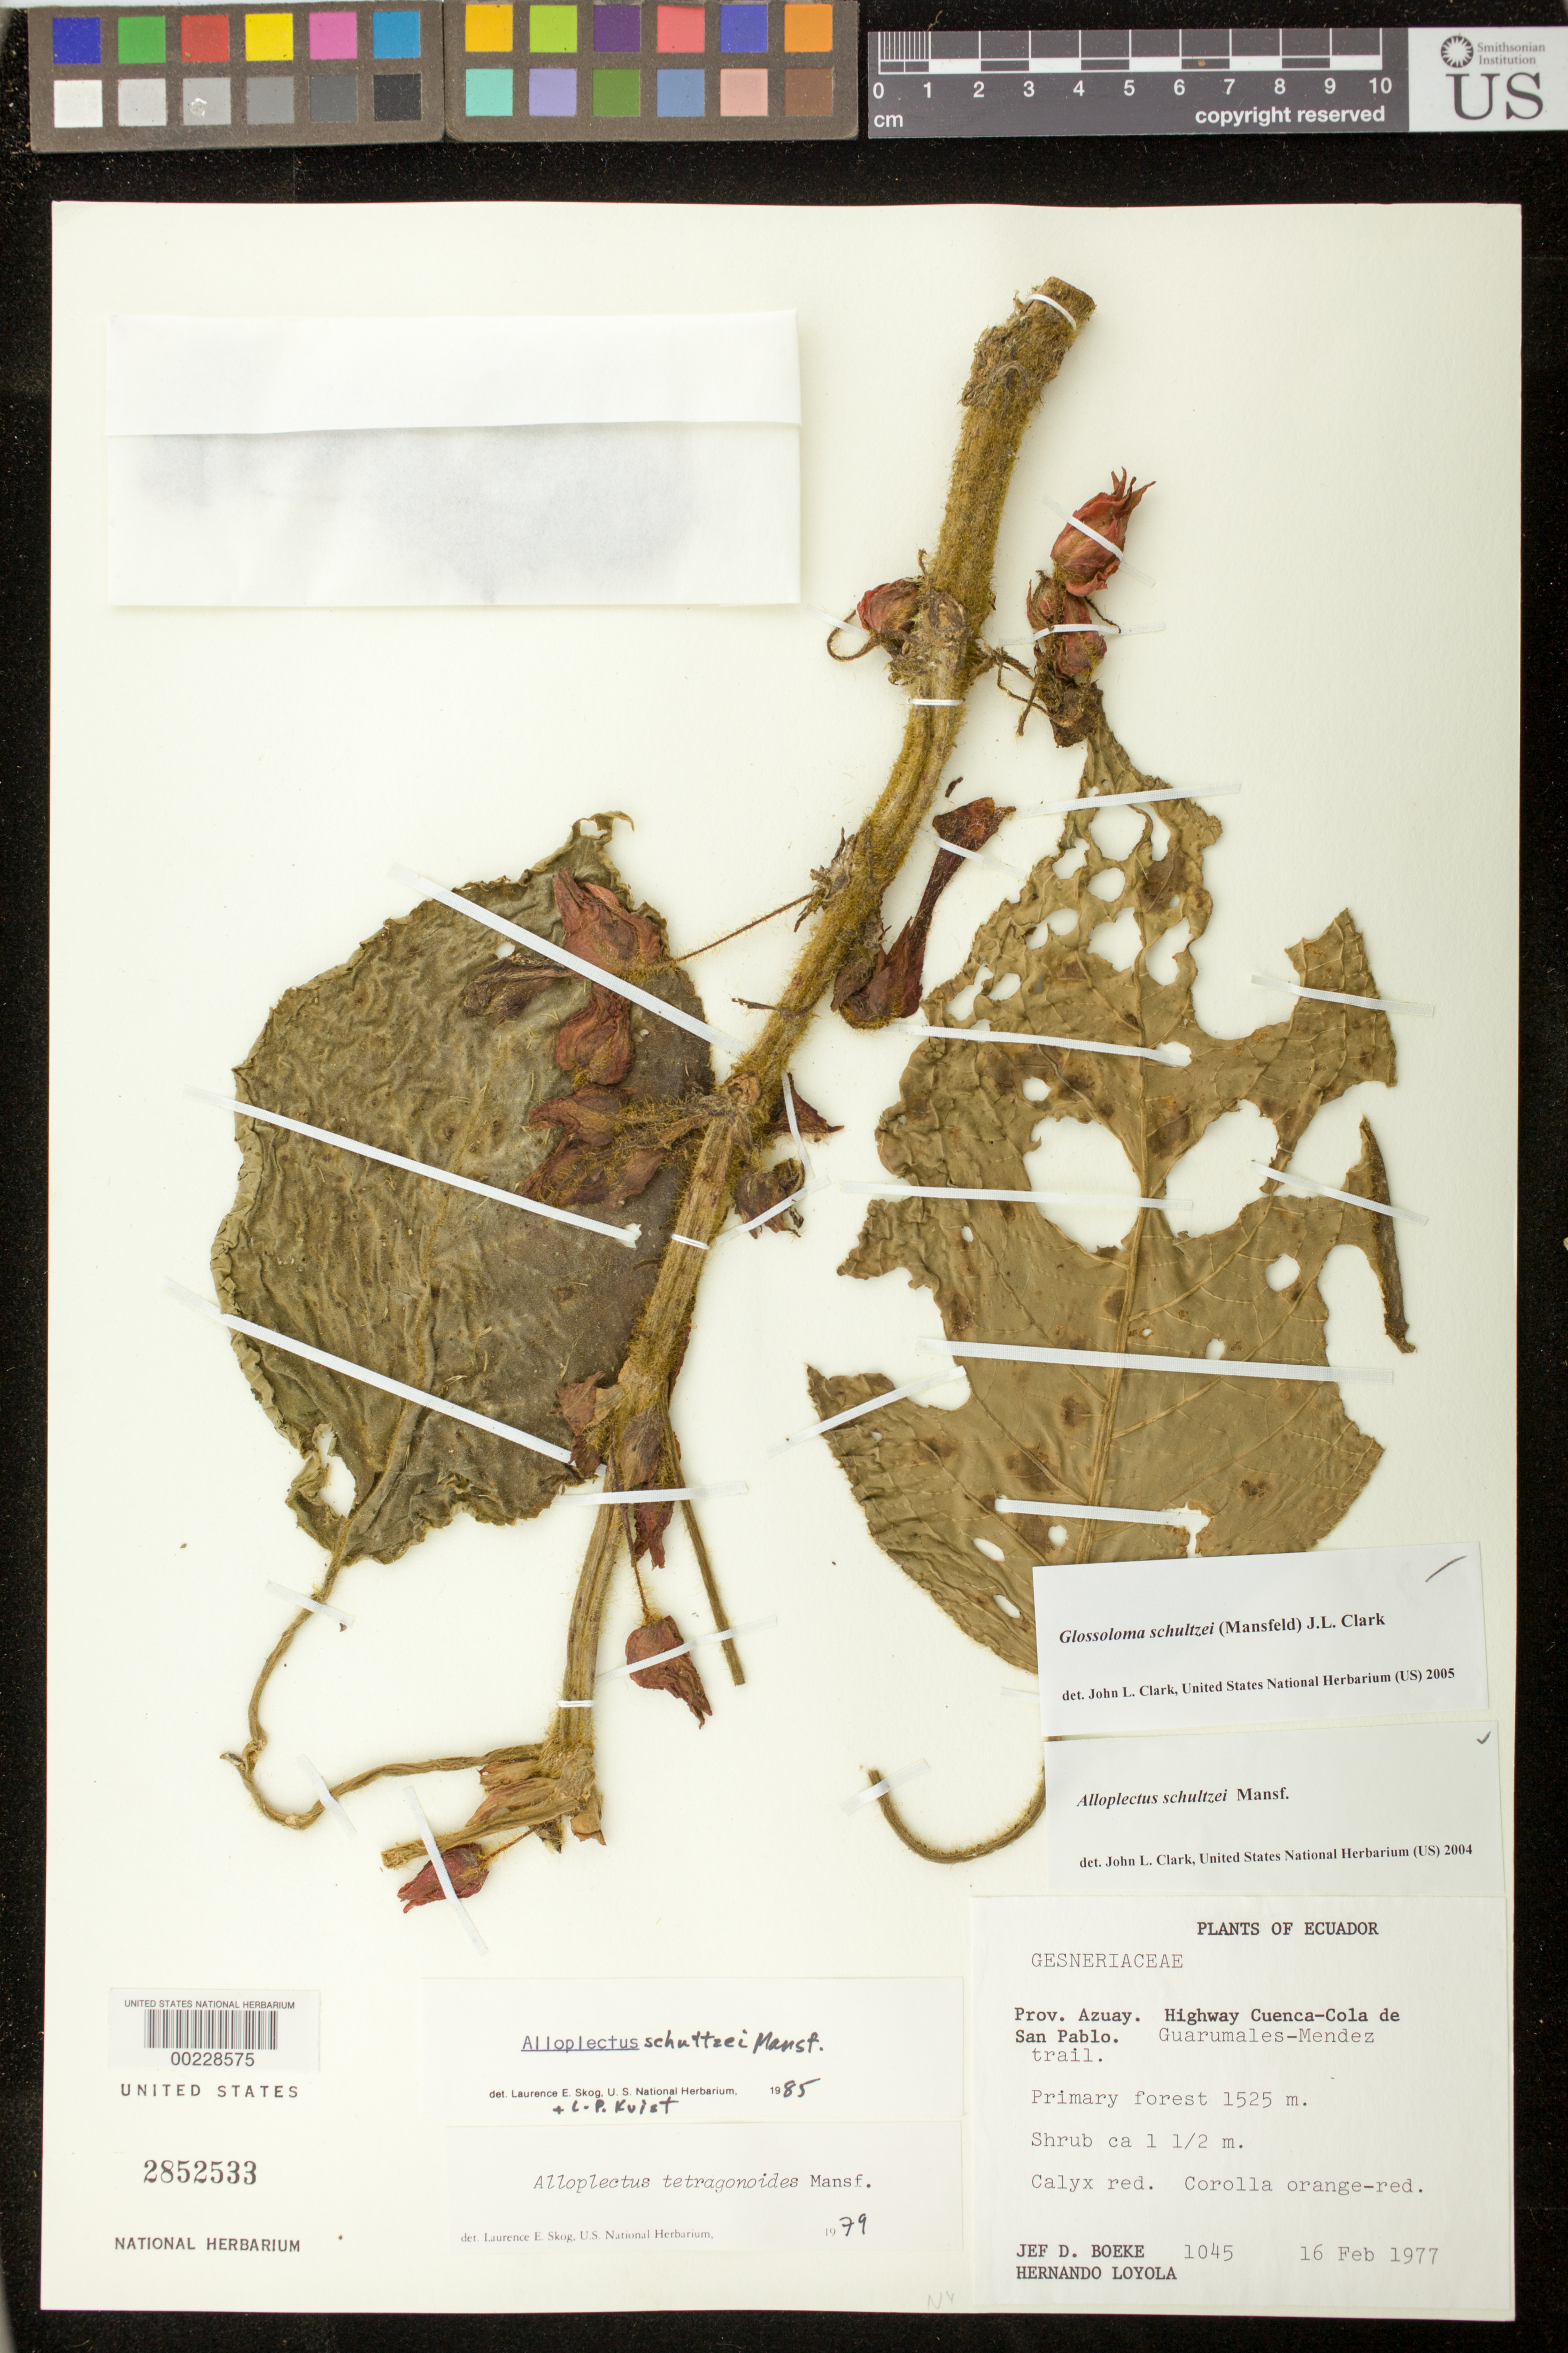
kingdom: Plantae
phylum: Tracheophyta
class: Magnoliopsida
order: Lamiales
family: Gesneriaceae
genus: Glossoloma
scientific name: Glossoloma schultzei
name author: (Mansf.) J.L. Clark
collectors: J. D. Boeke & H. Loyola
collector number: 1045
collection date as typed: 16 Feb 1977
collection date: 1977-02-16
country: Ecuador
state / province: Azuay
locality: Highway Cuenca - Cola de San Pablo, Guarumales - Mendez trail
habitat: Primary forest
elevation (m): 1525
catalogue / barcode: US 2852533